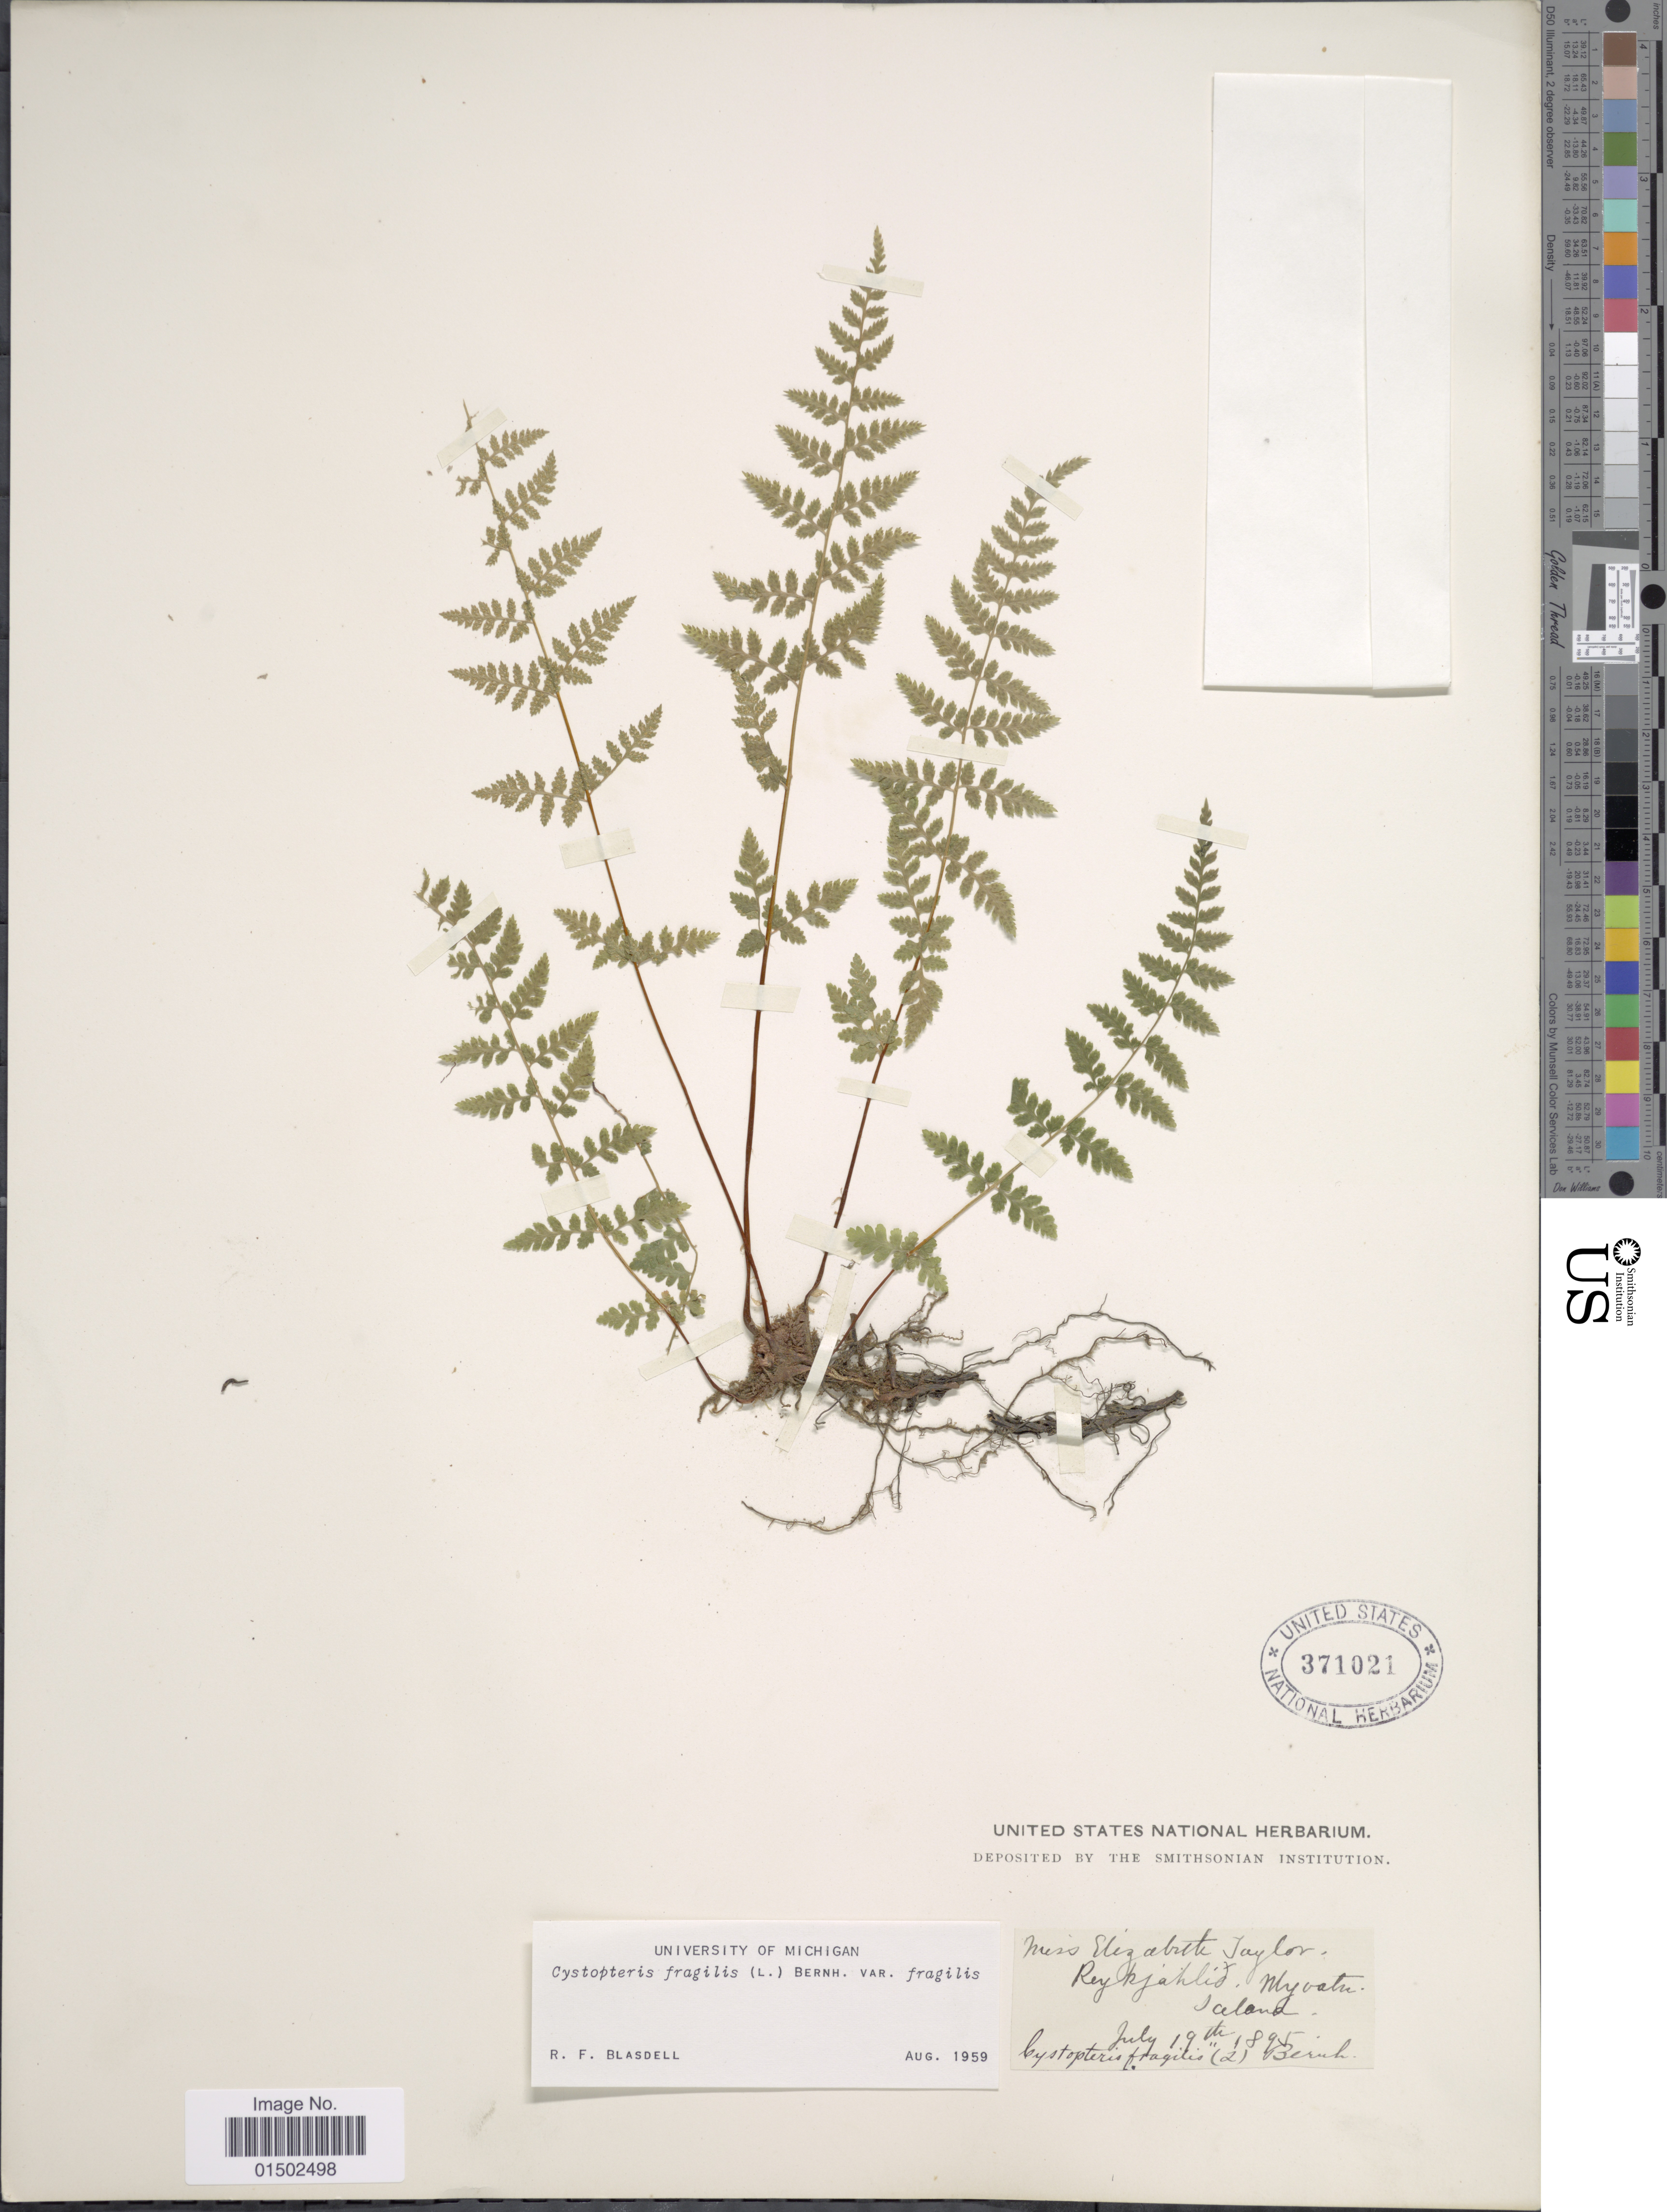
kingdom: Plantae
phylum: Tracheophyta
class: Polypodiopsida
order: Polypodiales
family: Cystopteridaceae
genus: Cystopteris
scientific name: Cystopteris fragilis var. fragilis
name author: (L.) Bernh.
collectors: E. L. Taylor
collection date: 1895-07-19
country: Iceland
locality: Reykjahlid, Myvatn.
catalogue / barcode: US 371021